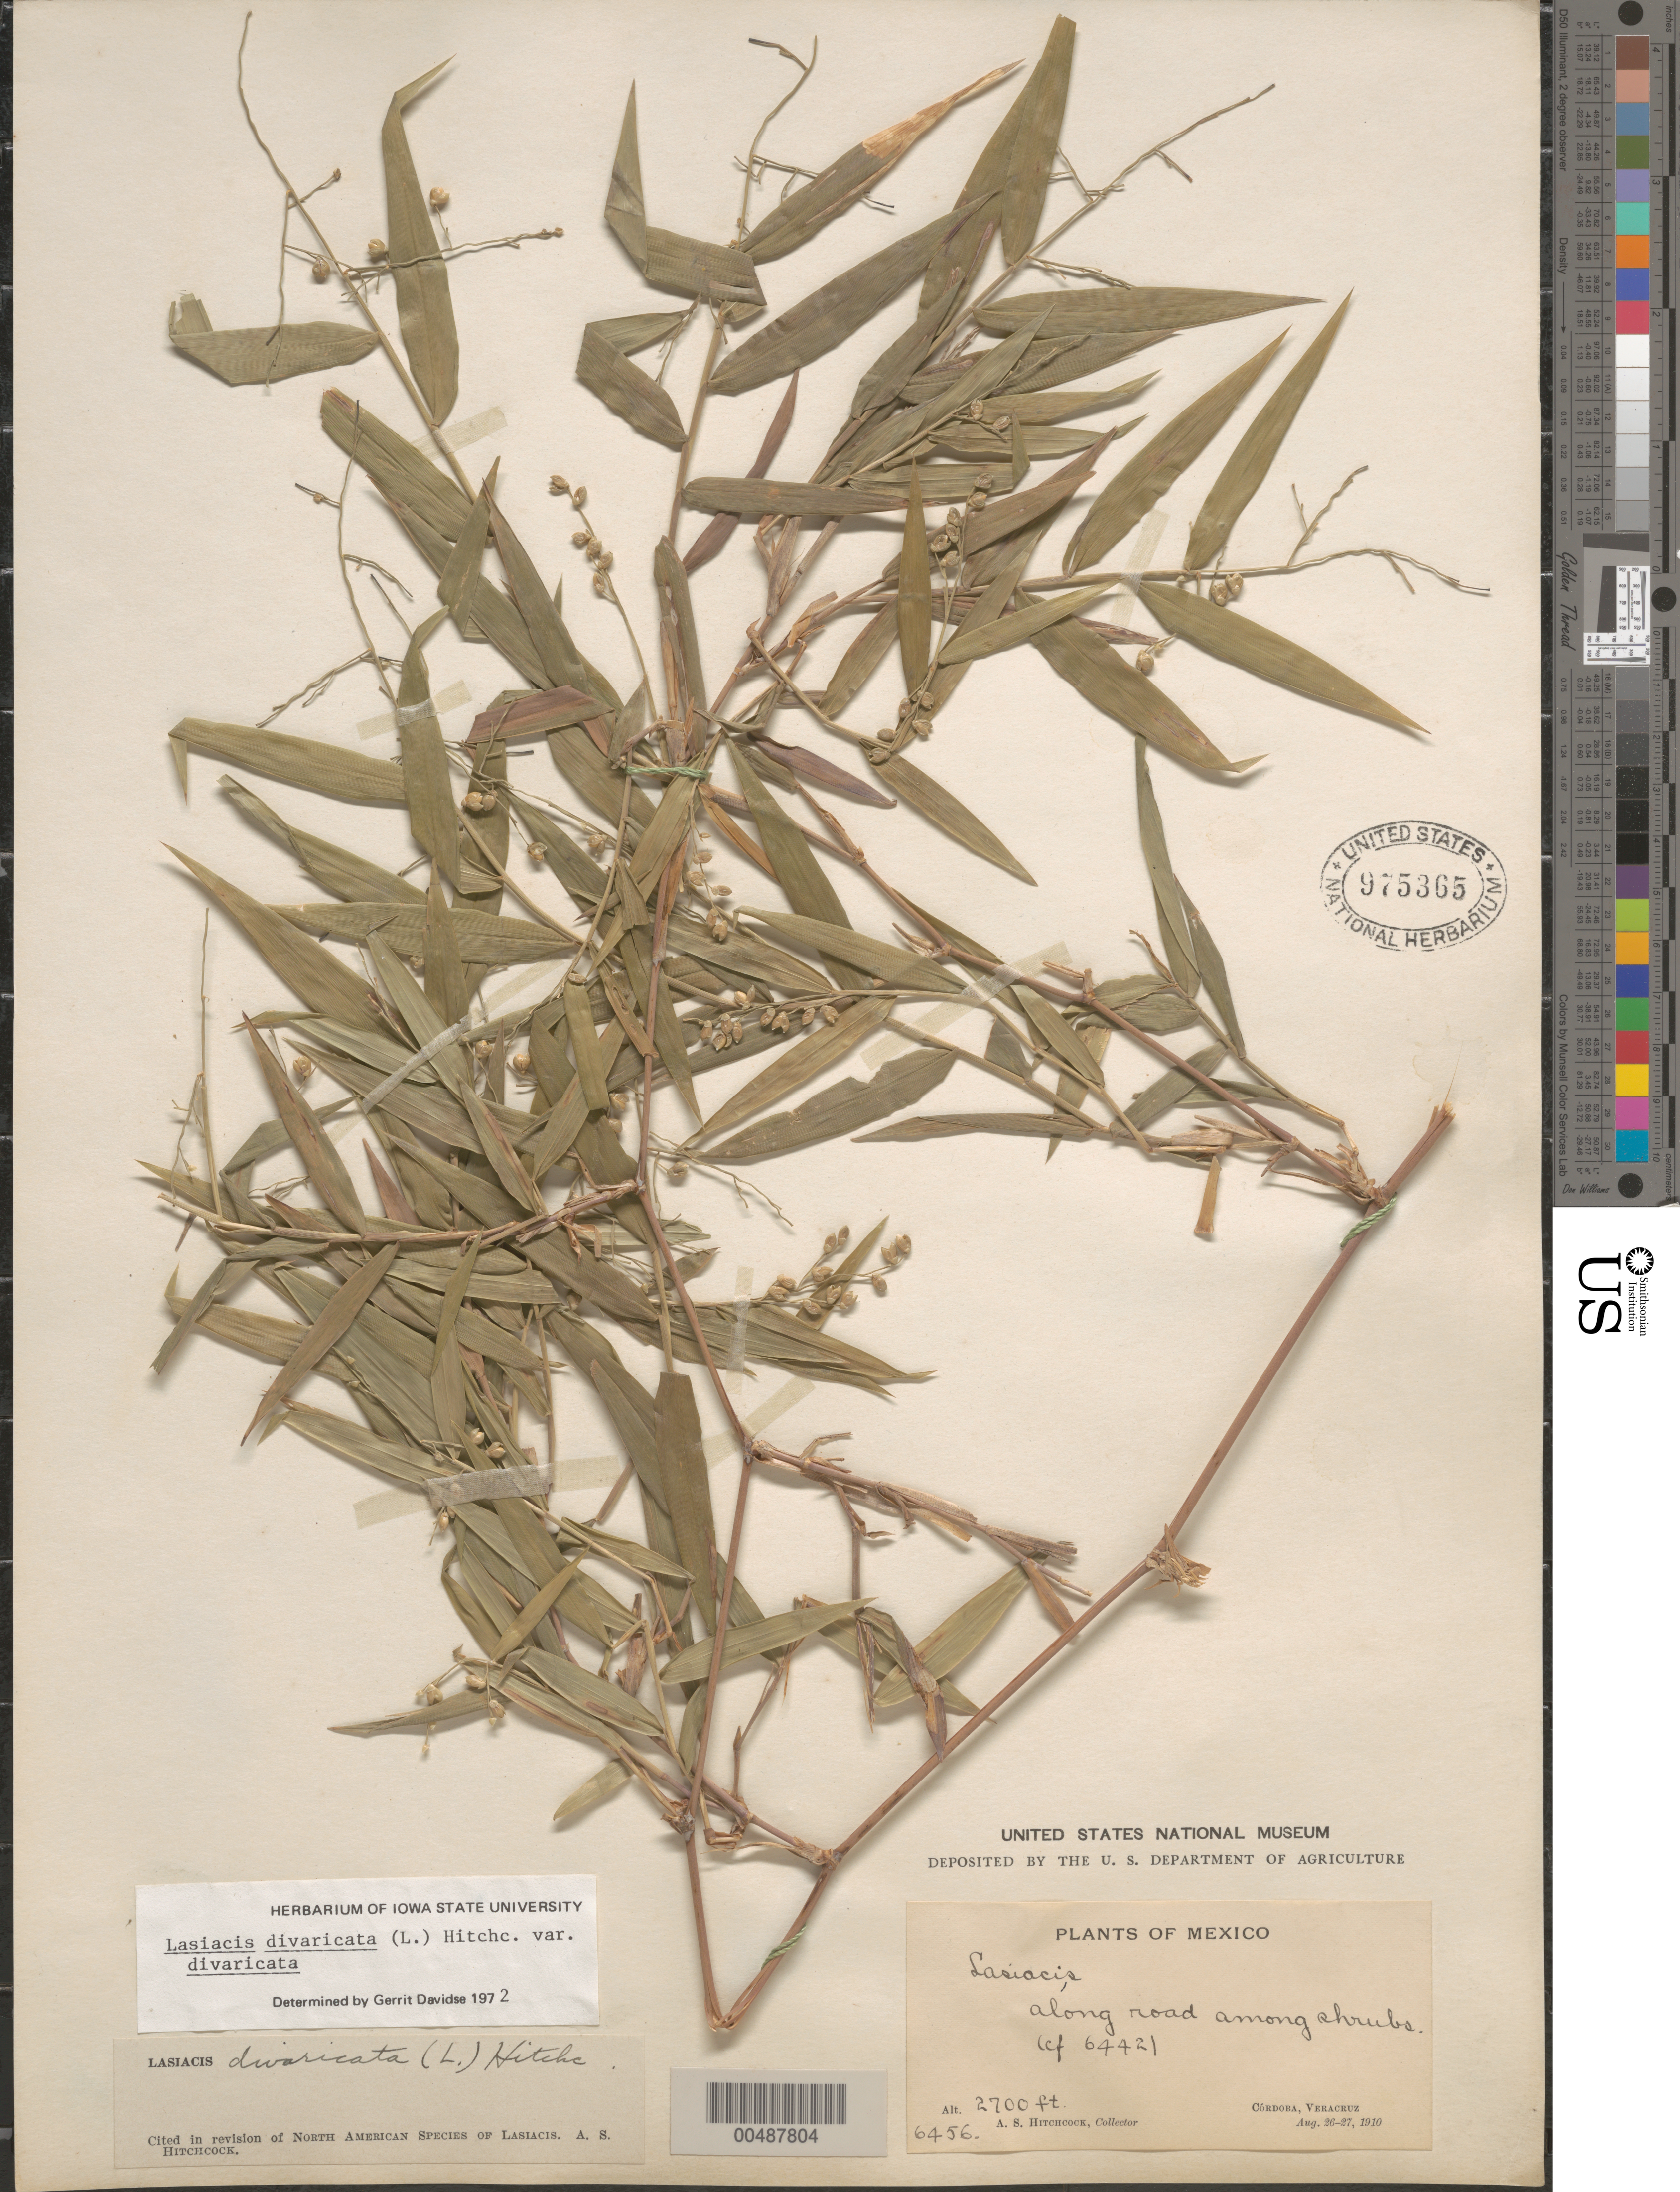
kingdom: Plantae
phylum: Tracheophyta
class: Liliopsida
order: Poales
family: Poaceae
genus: Lasiacis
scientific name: Lasiacis divaricata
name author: (L.) Hitchc.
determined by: Davidse, Gerrit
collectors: A. S. Hitchcock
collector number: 6456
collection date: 1910-08-26/1910-08-27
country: Mexico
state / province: Veracruz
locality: Cordoba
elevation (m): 823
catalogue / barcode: US 975365